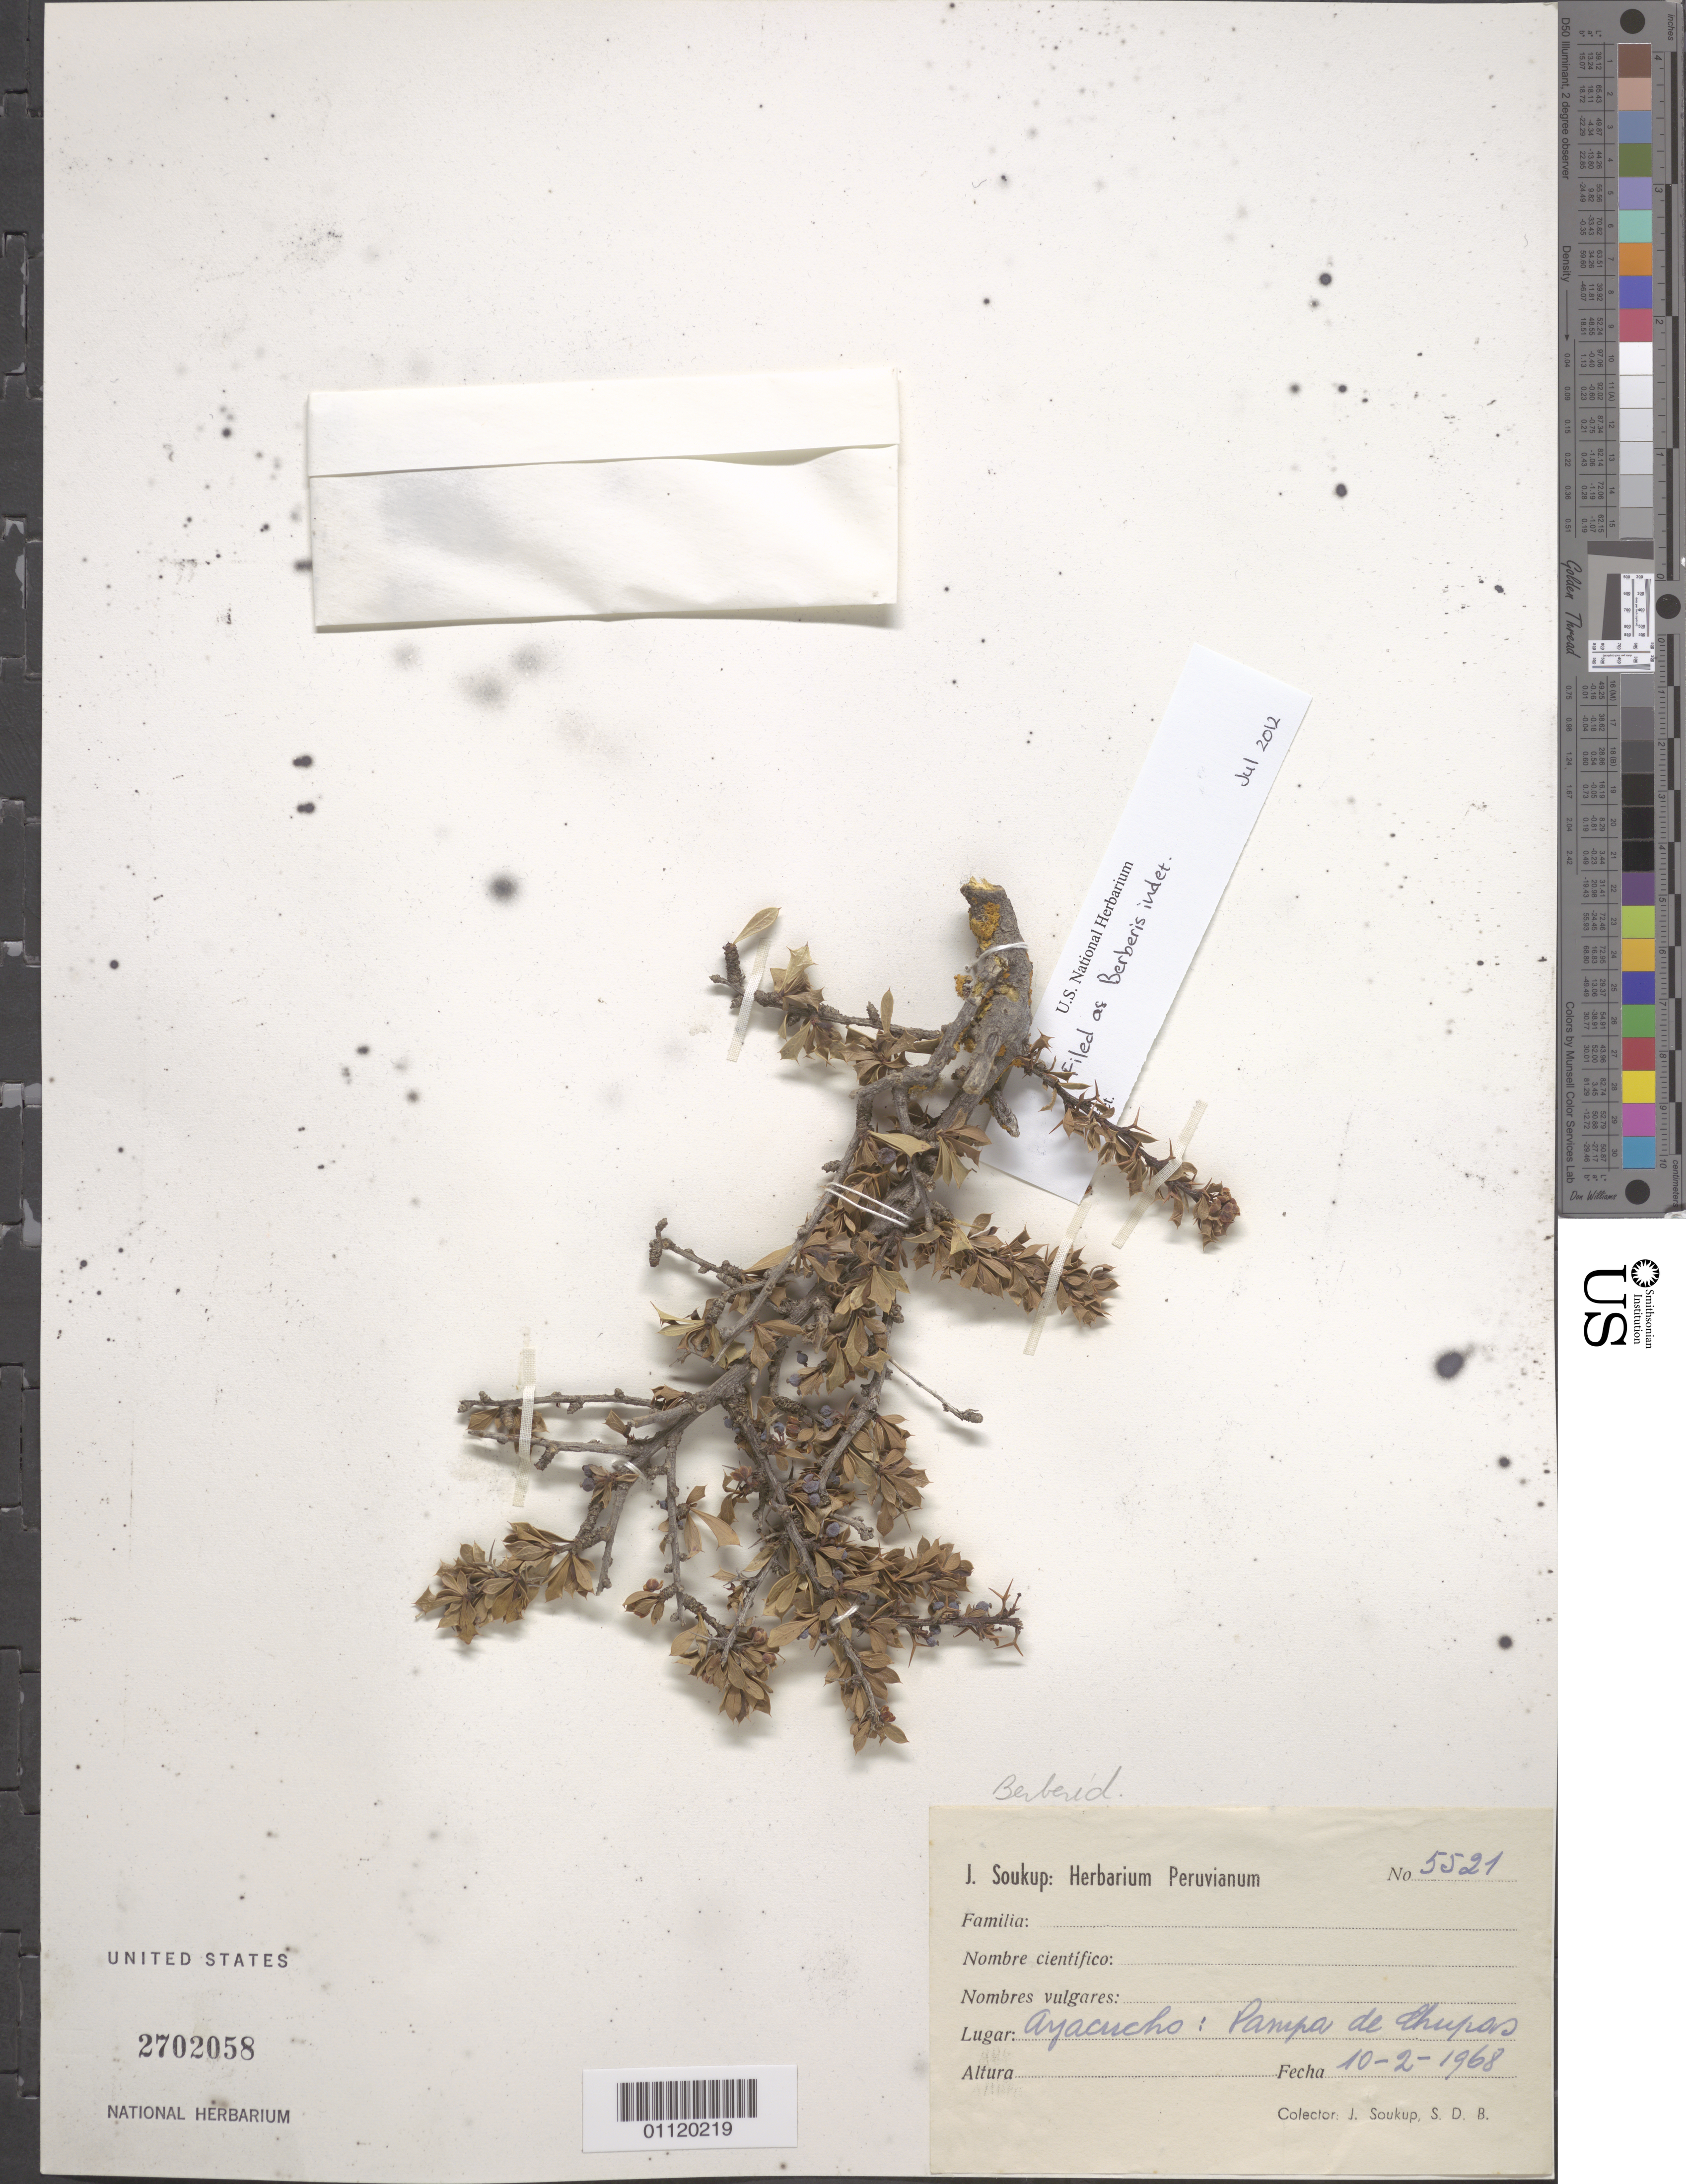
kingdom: Plantae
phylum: Tracheophyta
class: Magnoliopsida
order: Ranunculales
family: Berberidaceae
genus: Berberis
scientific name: Berberis sp.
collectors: J. J. Soukup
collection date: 1968-02-10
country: Peru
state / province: Ayacucho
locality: Pampa de Chupas, possibly meaning the Plain of Chupas.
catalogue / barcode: US 2702058